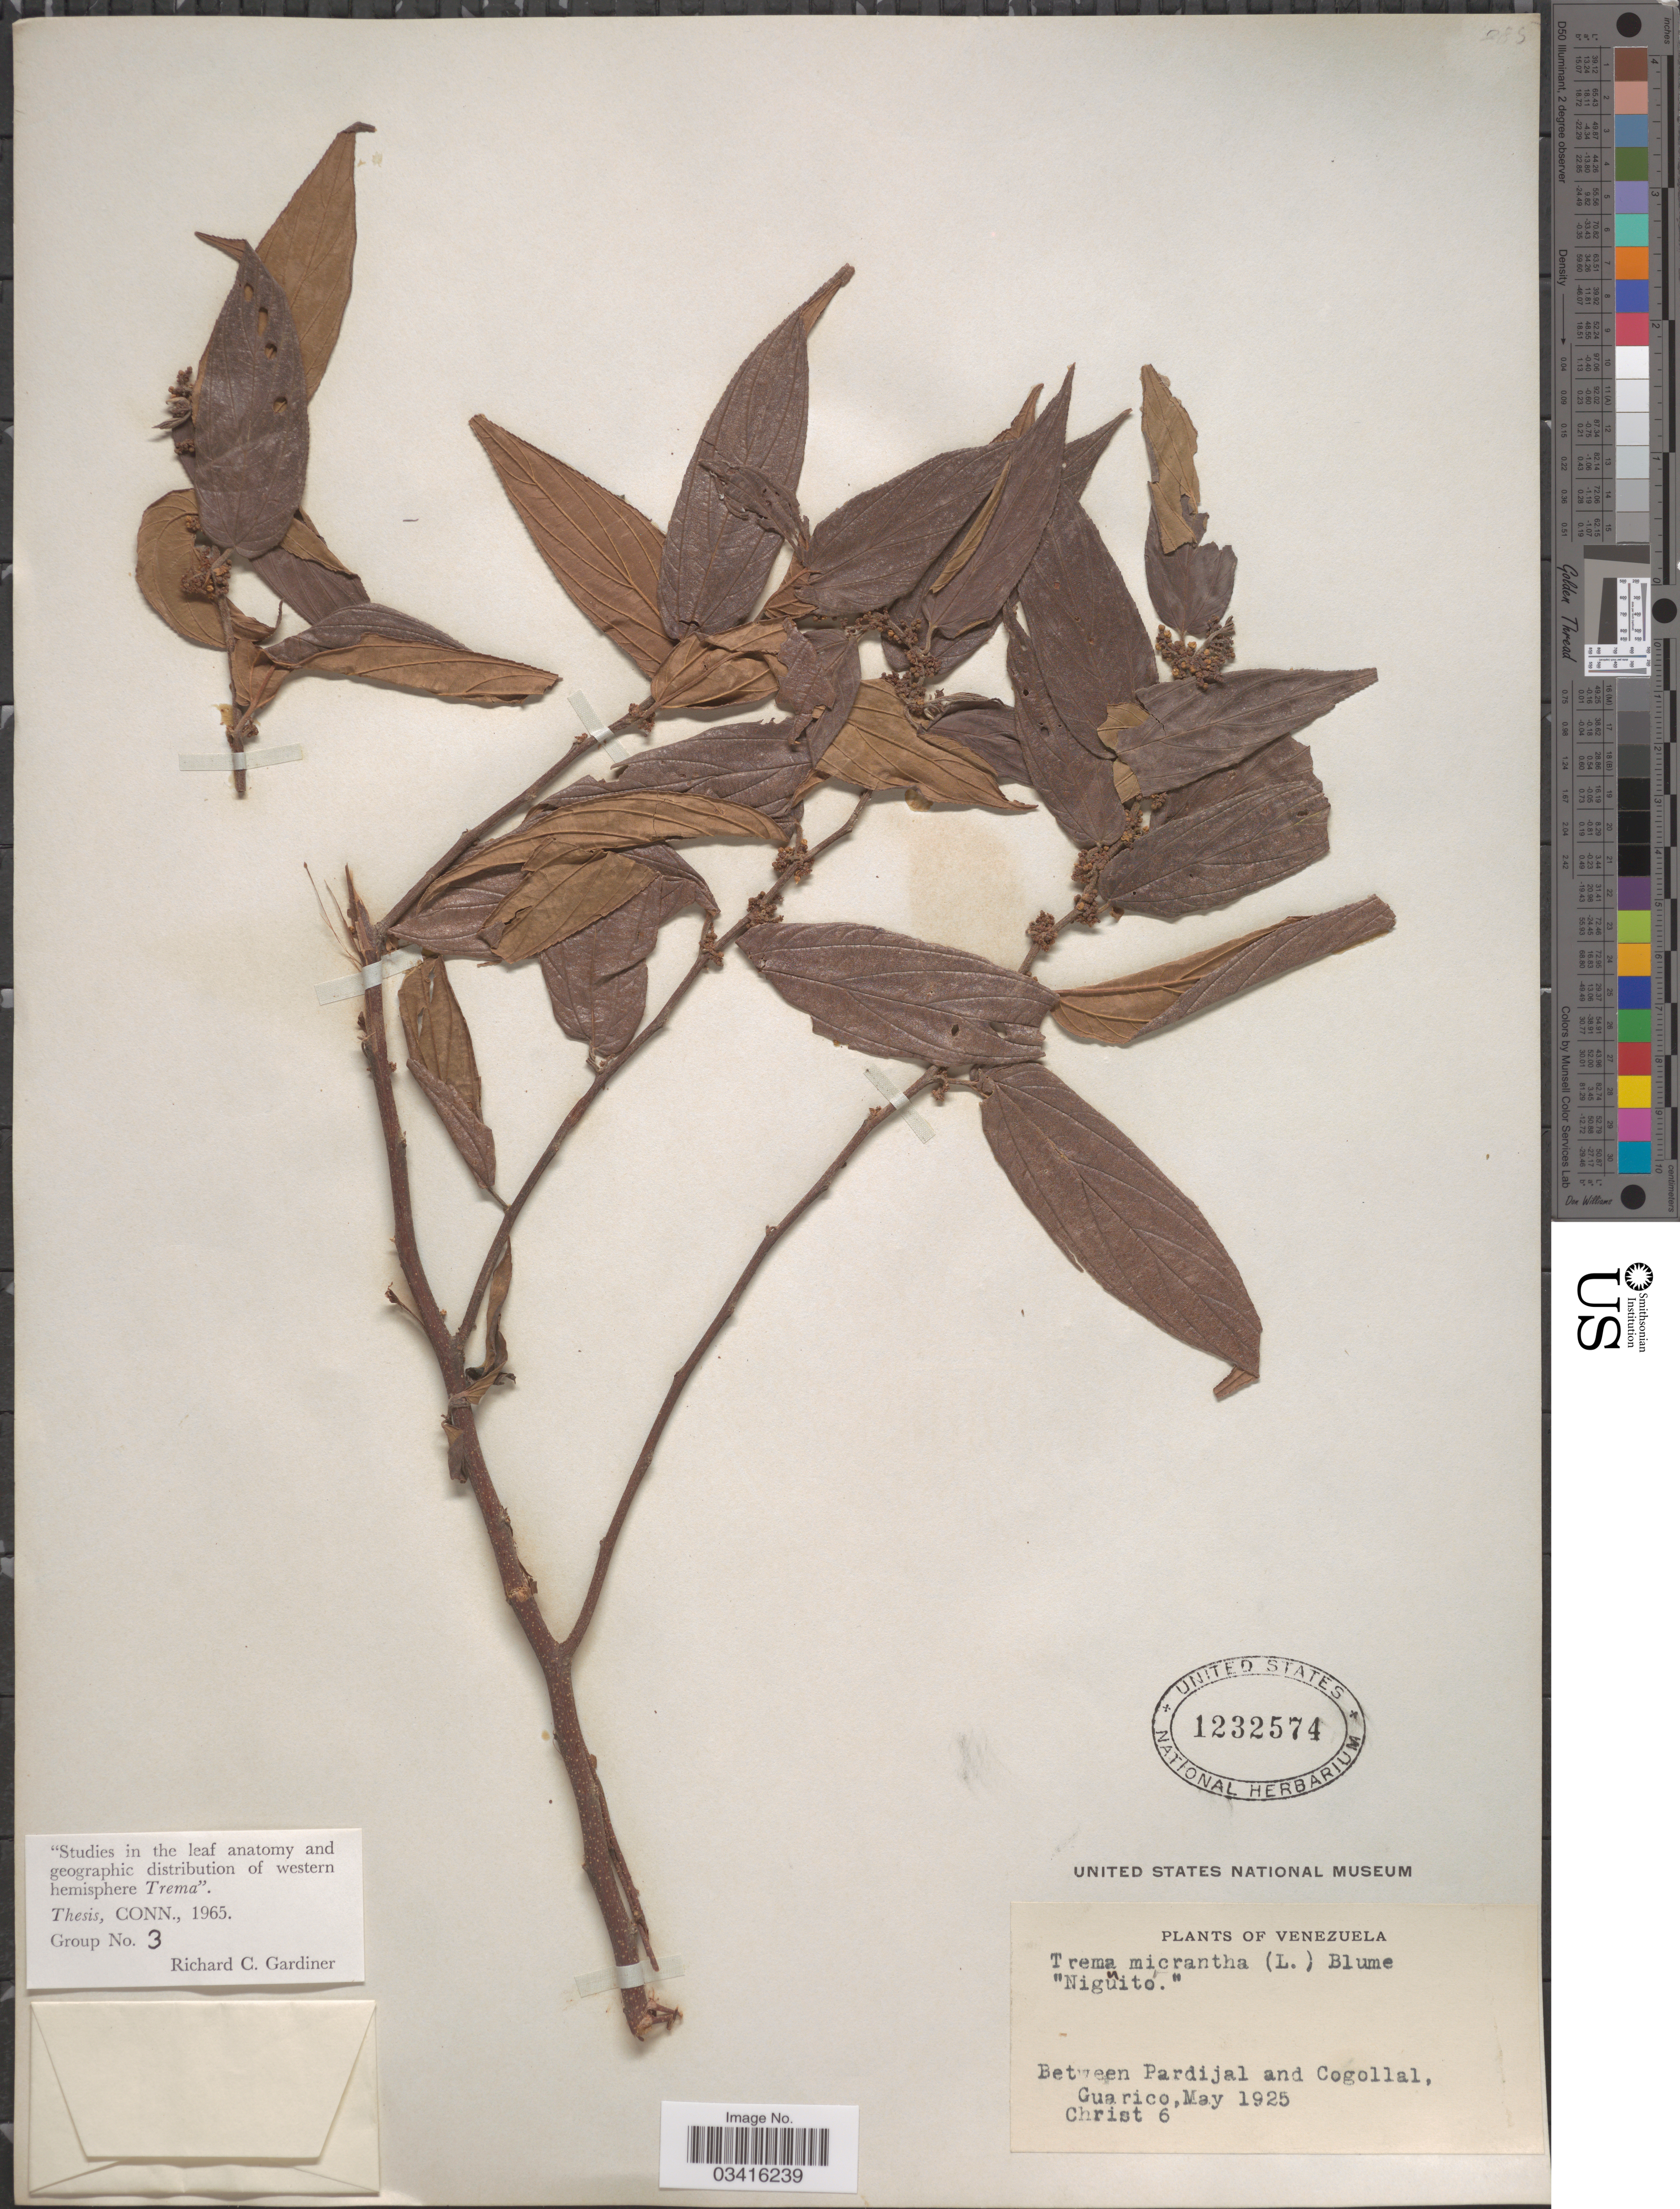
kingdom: Plantae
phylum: Tracheophyta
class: Magnoliopsida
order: Rosales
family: Cannabaceae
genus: Trema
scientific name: Trema micranthum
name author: (L.) Blume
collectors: Christ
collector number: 6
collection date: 1925-05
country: Venezuela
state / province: Guárico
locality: Between Pardijal and Cogollal.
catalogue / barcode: US 1232574